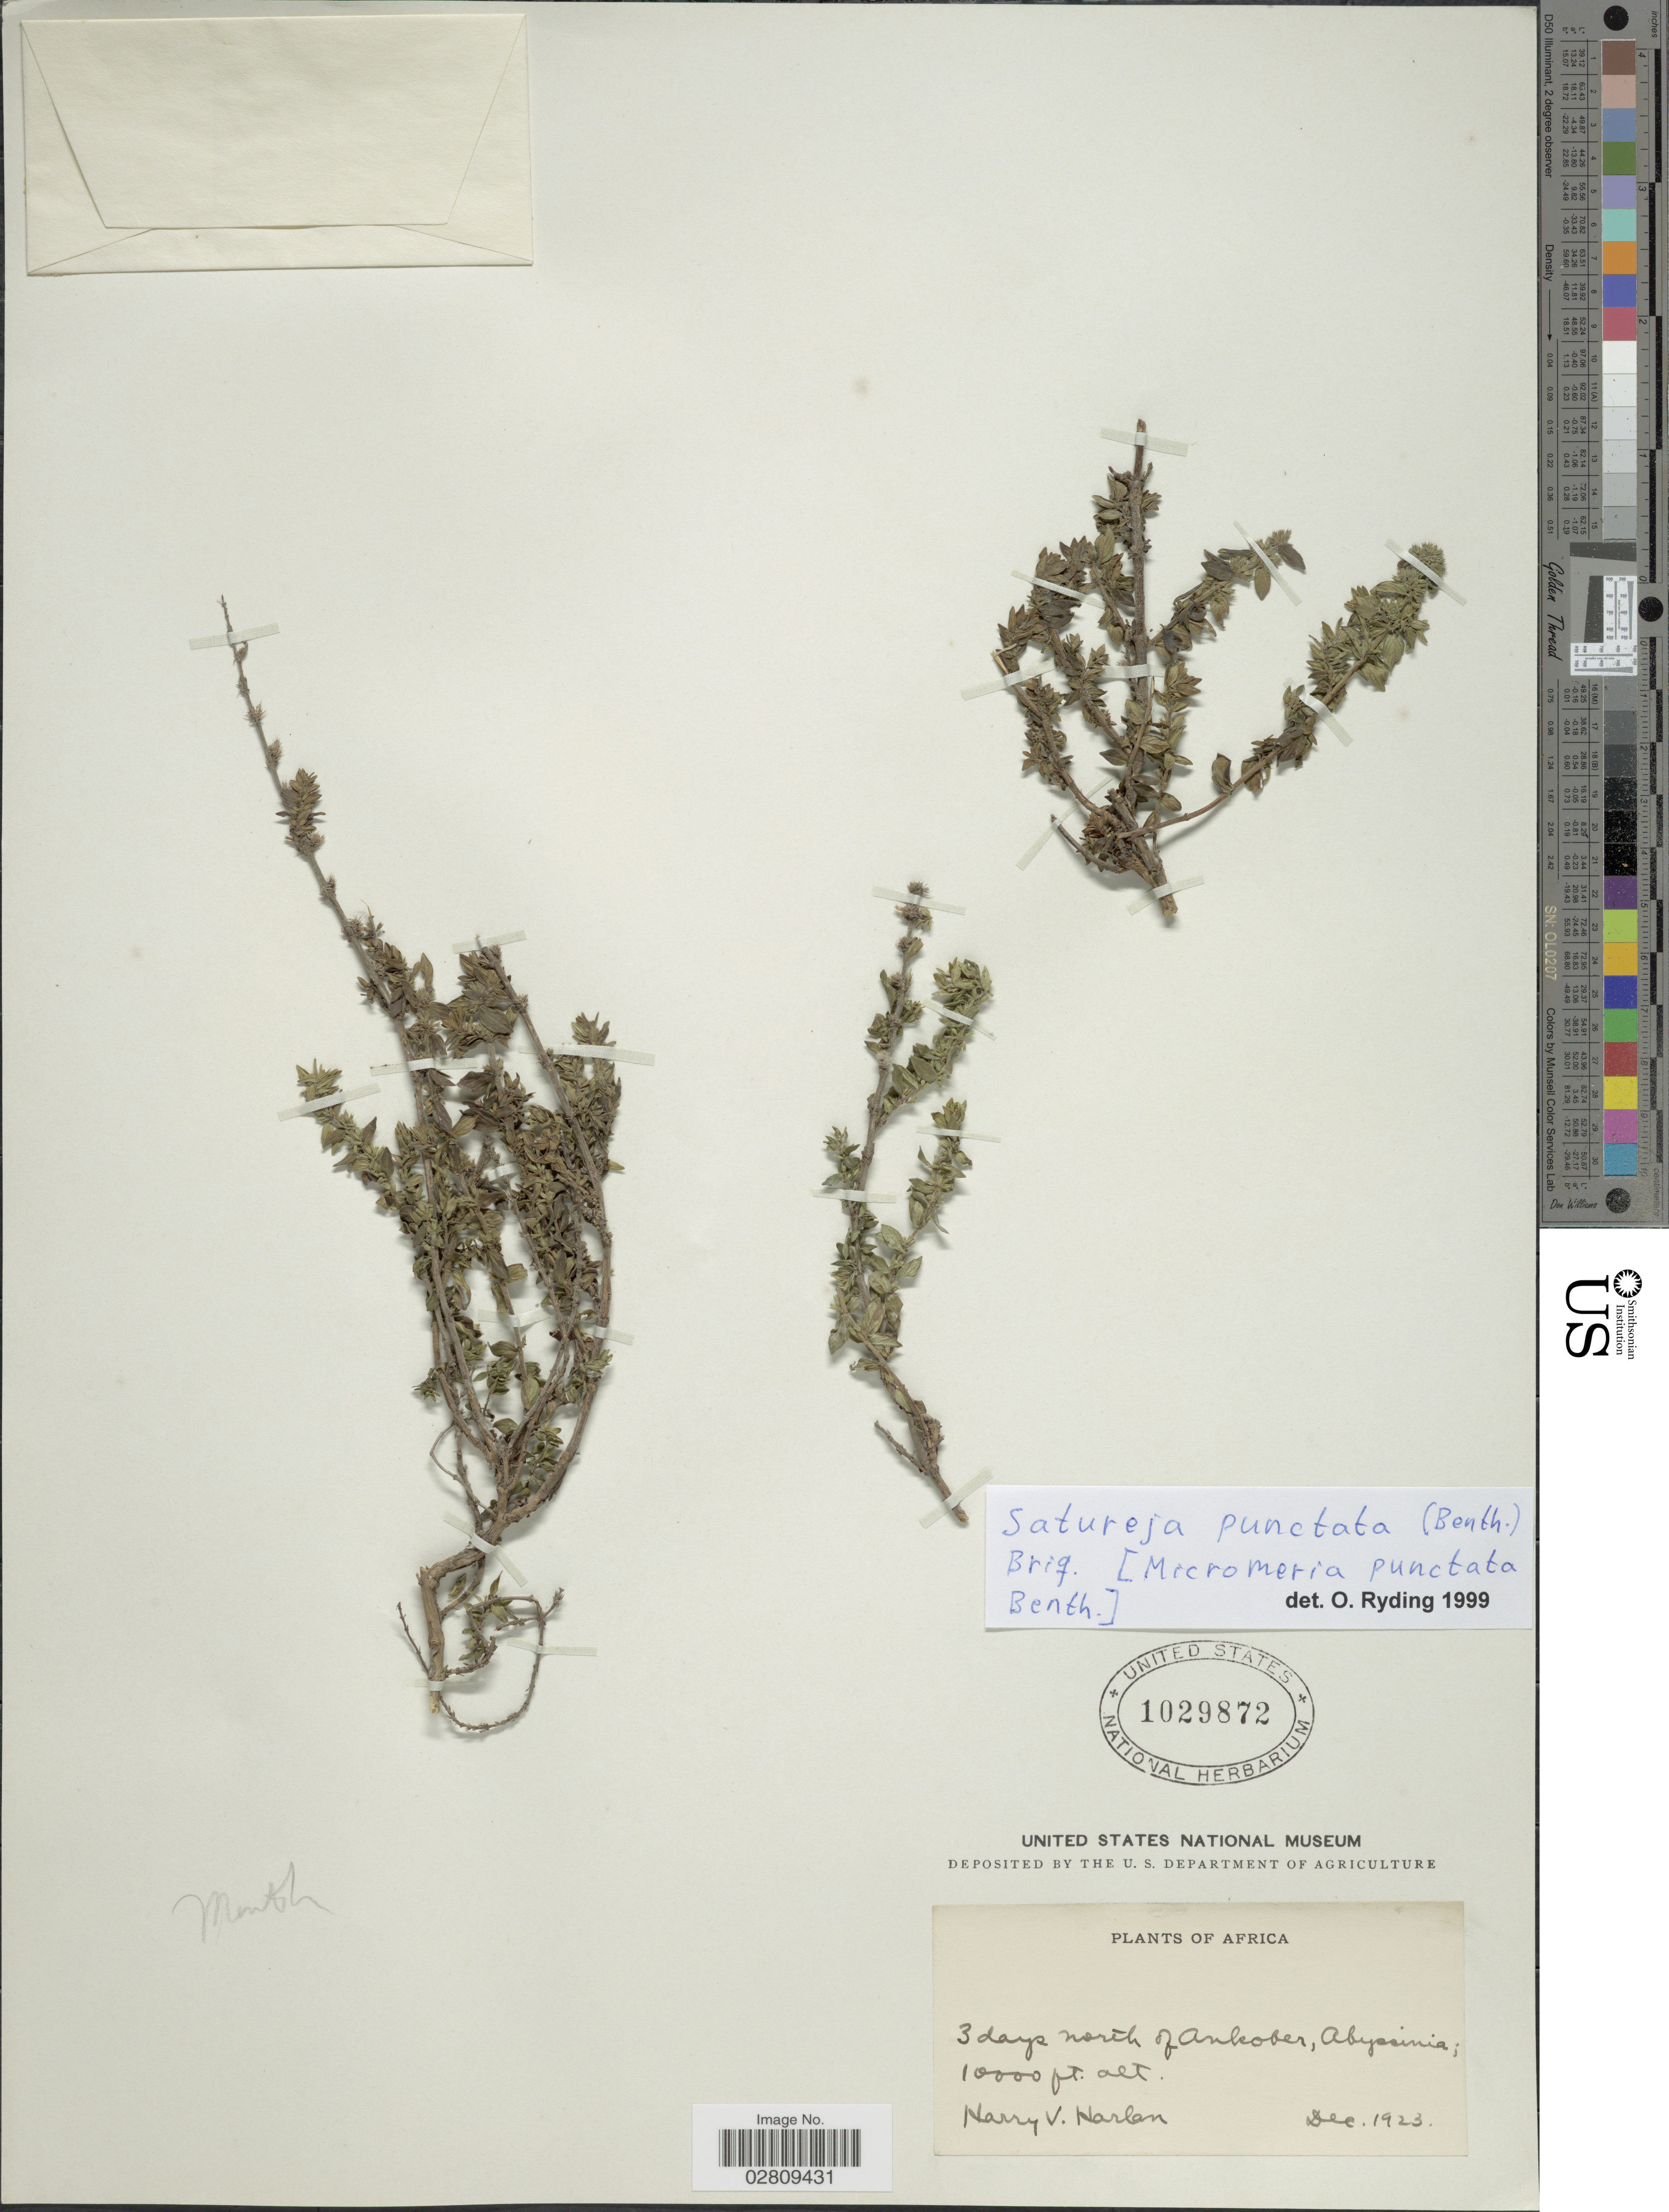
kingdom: Plantae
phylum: Tracheophyta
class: Magnoliopsida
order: Lamiales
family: Lamiaceae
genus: Satureja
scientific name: Satureja punctata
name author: (Benth.) R. Br. ex Briq.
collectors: H. Harlan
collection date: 1923-12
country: Eritrea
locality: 3 days north of Ankober, Abyssinia.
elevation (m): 3048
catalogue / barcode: US 1029872